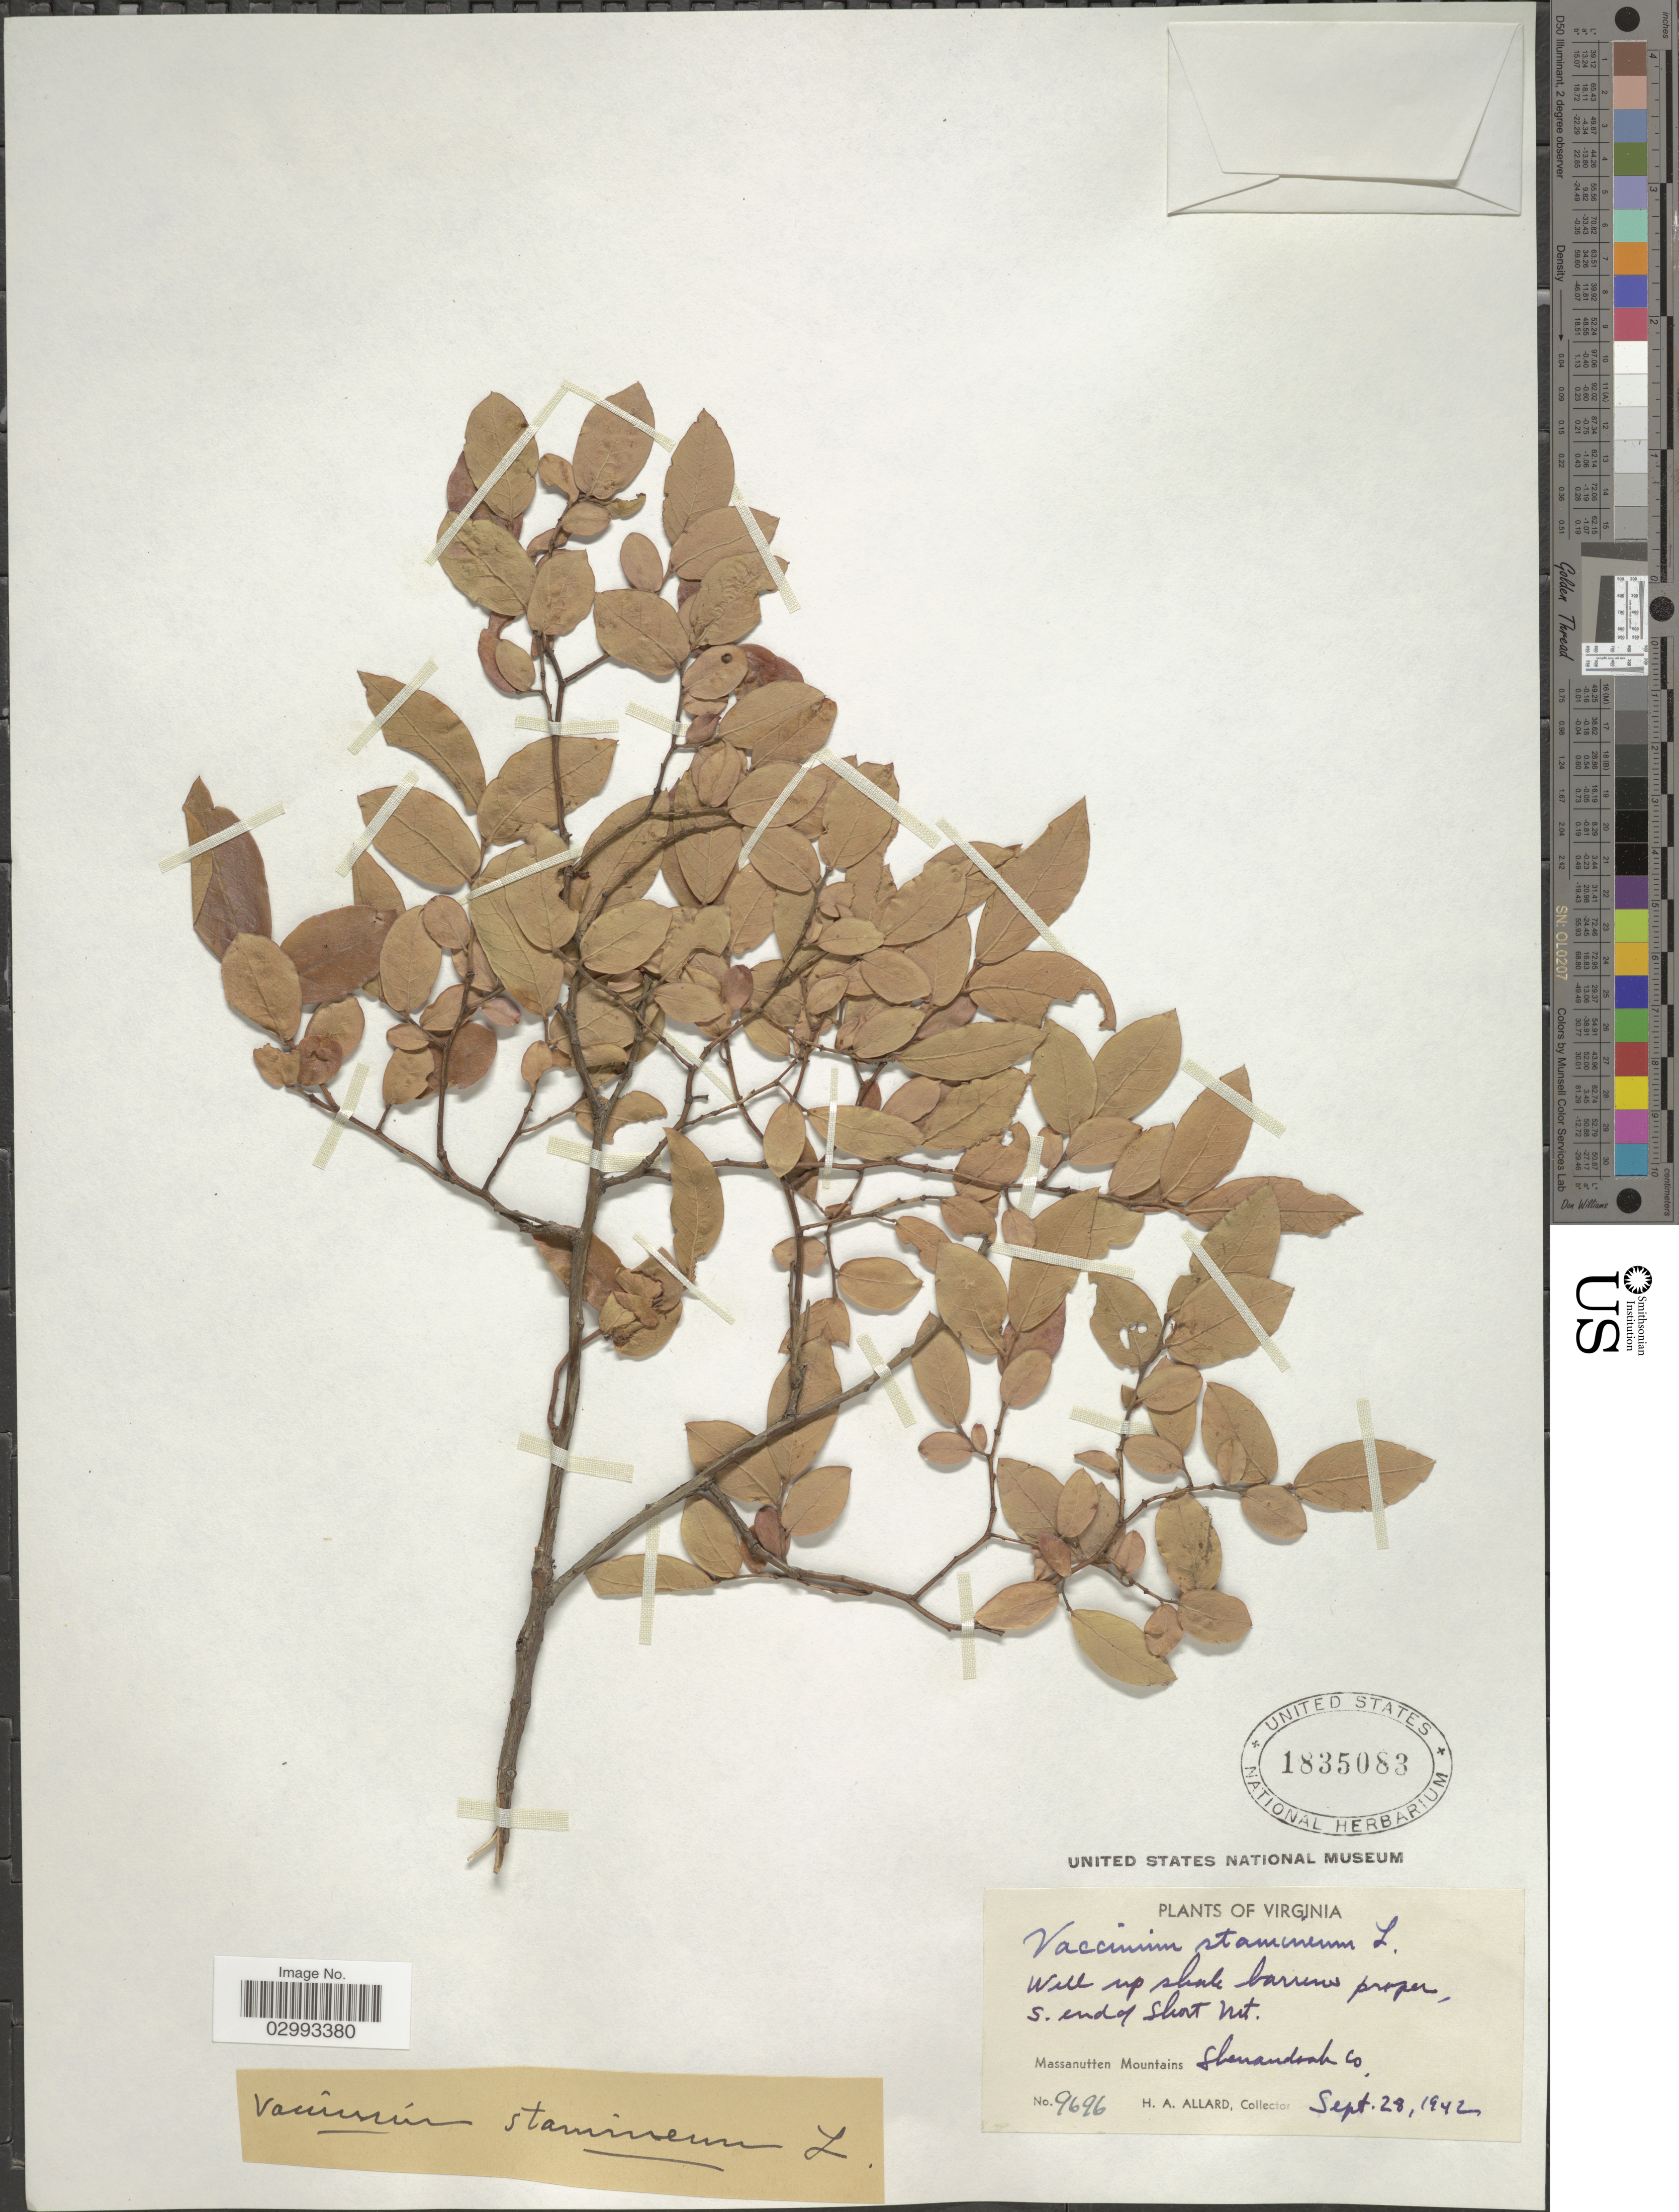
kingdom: Plantae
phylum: Tracheophyta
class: Magnoliopsida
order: Ericales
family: Ericaceae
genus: Polycodium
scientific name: Polycodium stamineum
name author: (L.) Greene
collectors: H. A. Allard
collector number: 9696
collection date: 1942-09-28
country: United States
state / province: Virginia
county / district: Shenandoah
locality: S. end of Short Mt. Massanutten Mountains, Shenandoah Co.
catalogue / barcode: US 1835083